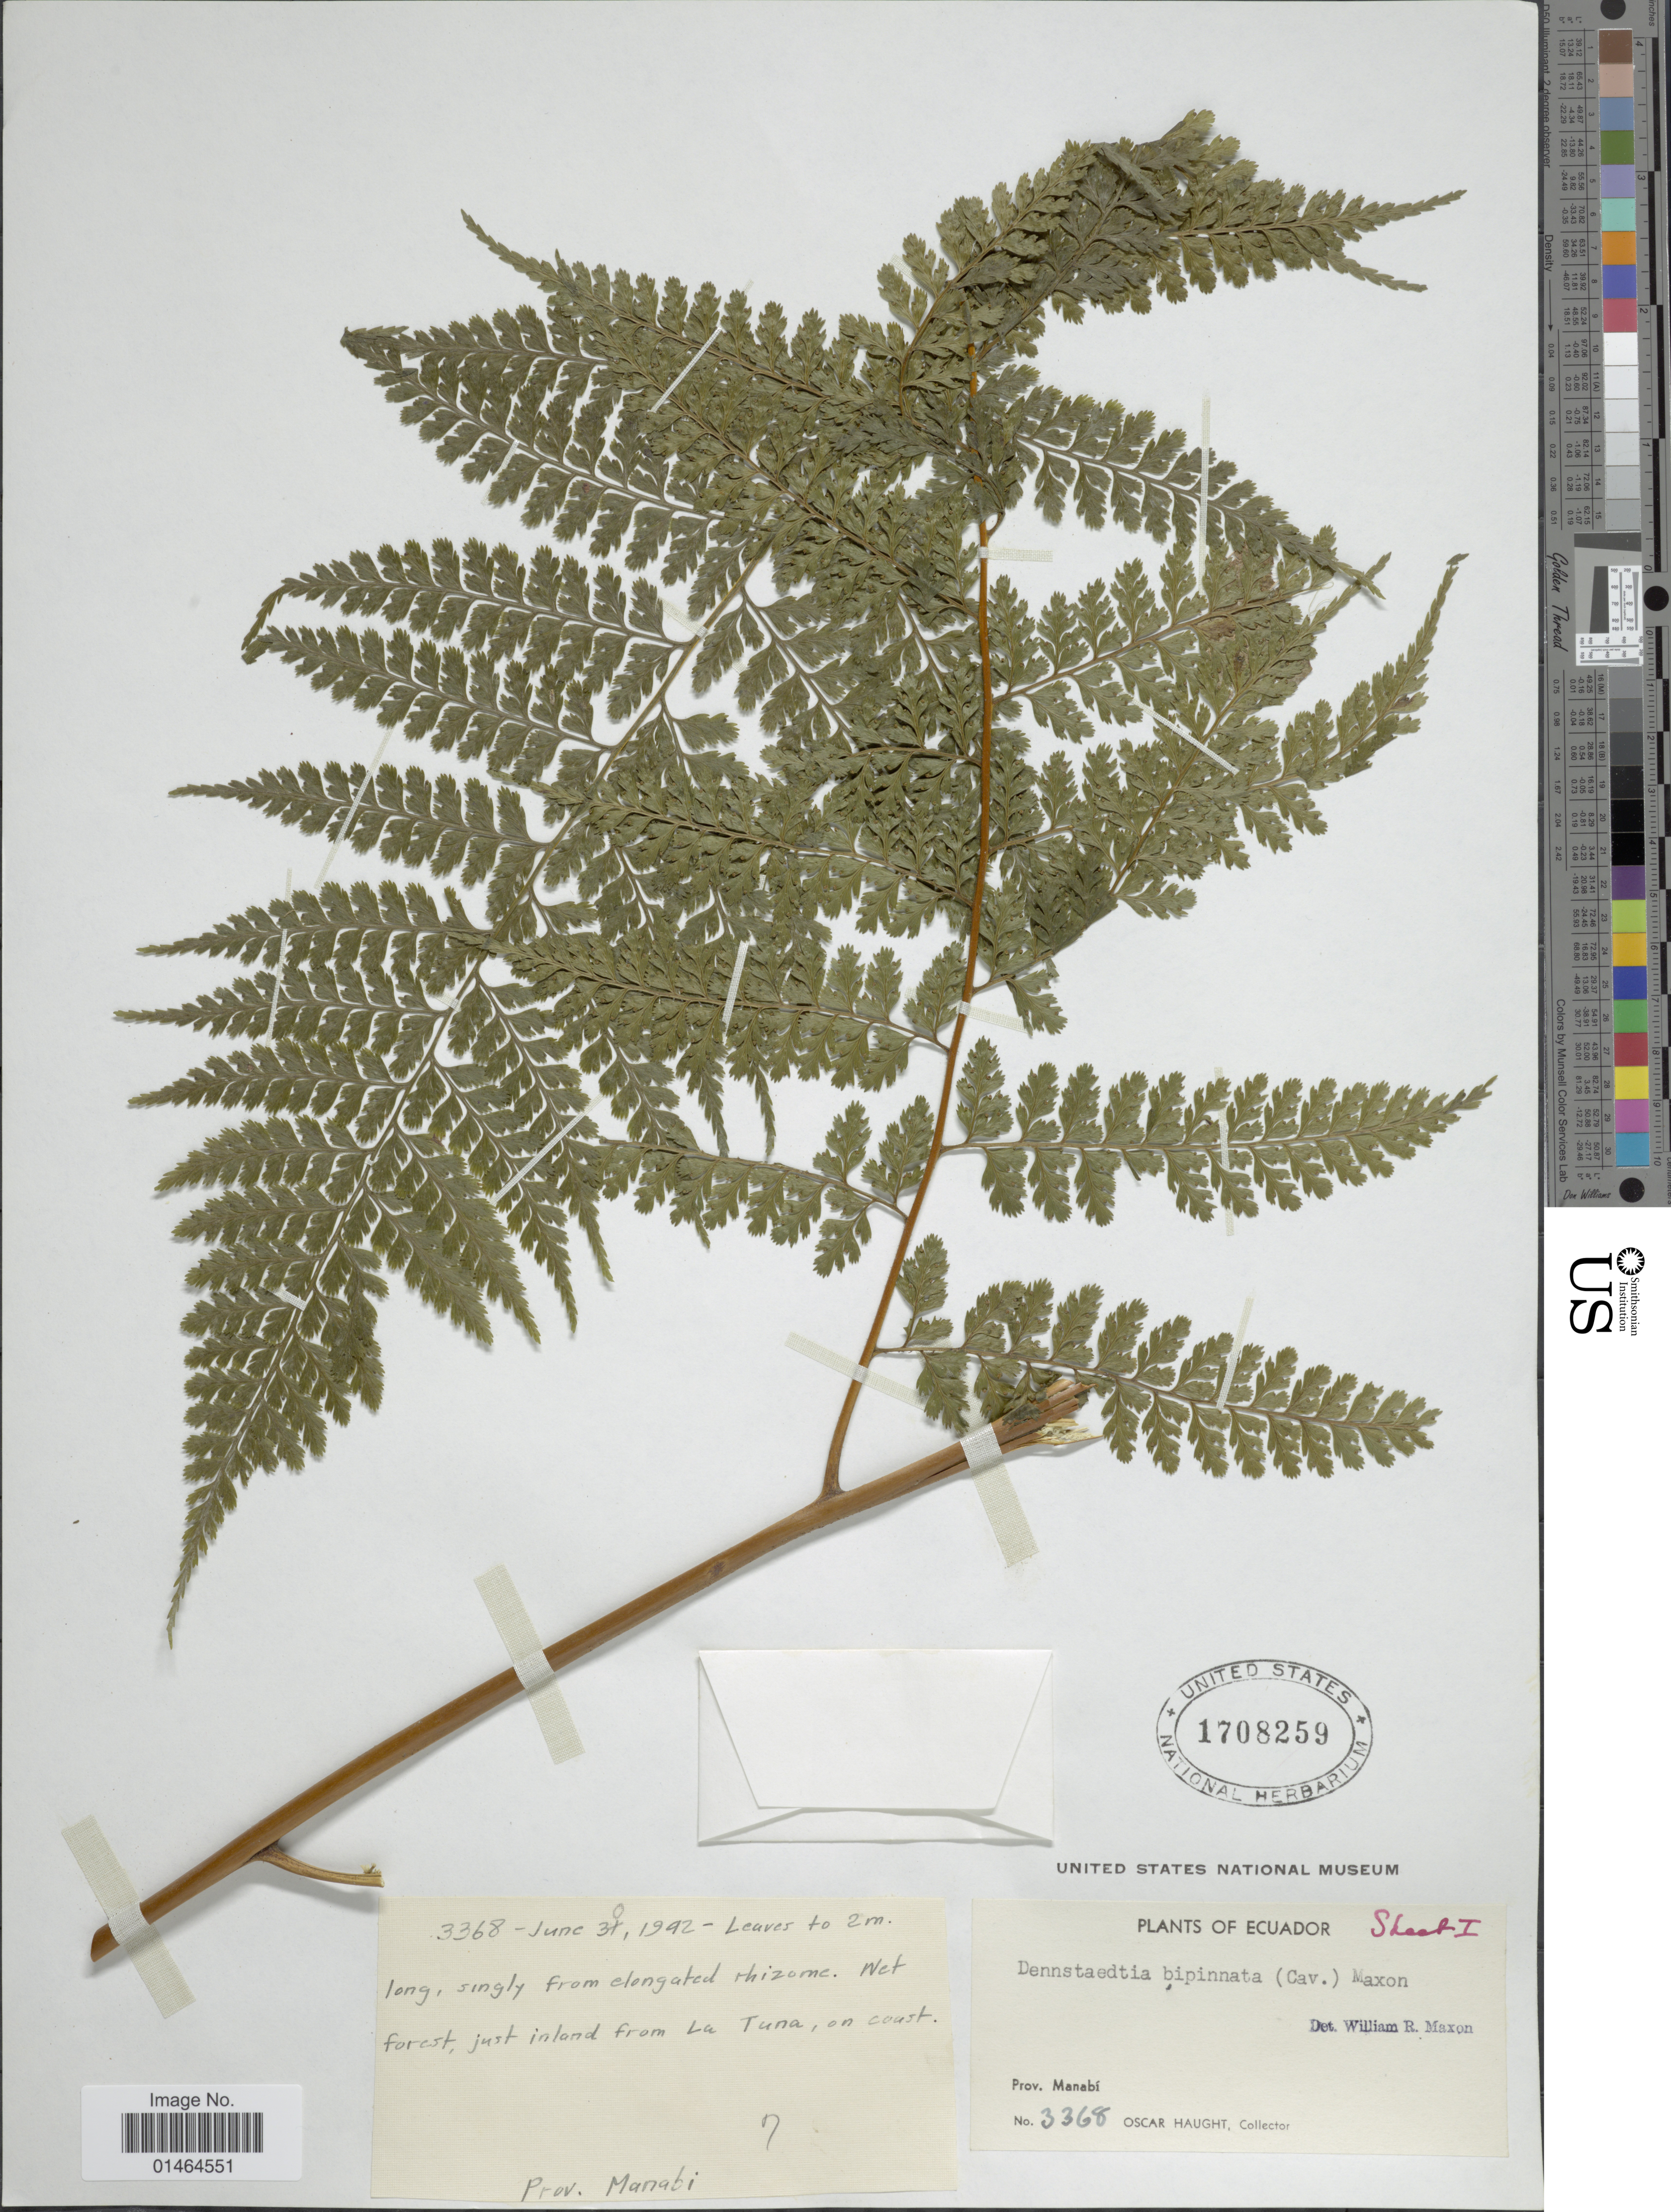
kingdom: Plantae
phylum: Tracheophyta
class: Polypodiopsida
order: Polypodiales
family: Dennstaedtiaceae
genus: Dennstaedtia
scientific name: Dennstaedtia bipinnata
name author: (Cav.) Maxon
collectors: O. L. Haught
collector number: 3368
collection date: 1942-06-30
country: Ecuador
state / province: Manabí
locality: Wet forest, just inland from La Tuna, on coast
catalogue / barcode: US 1708259